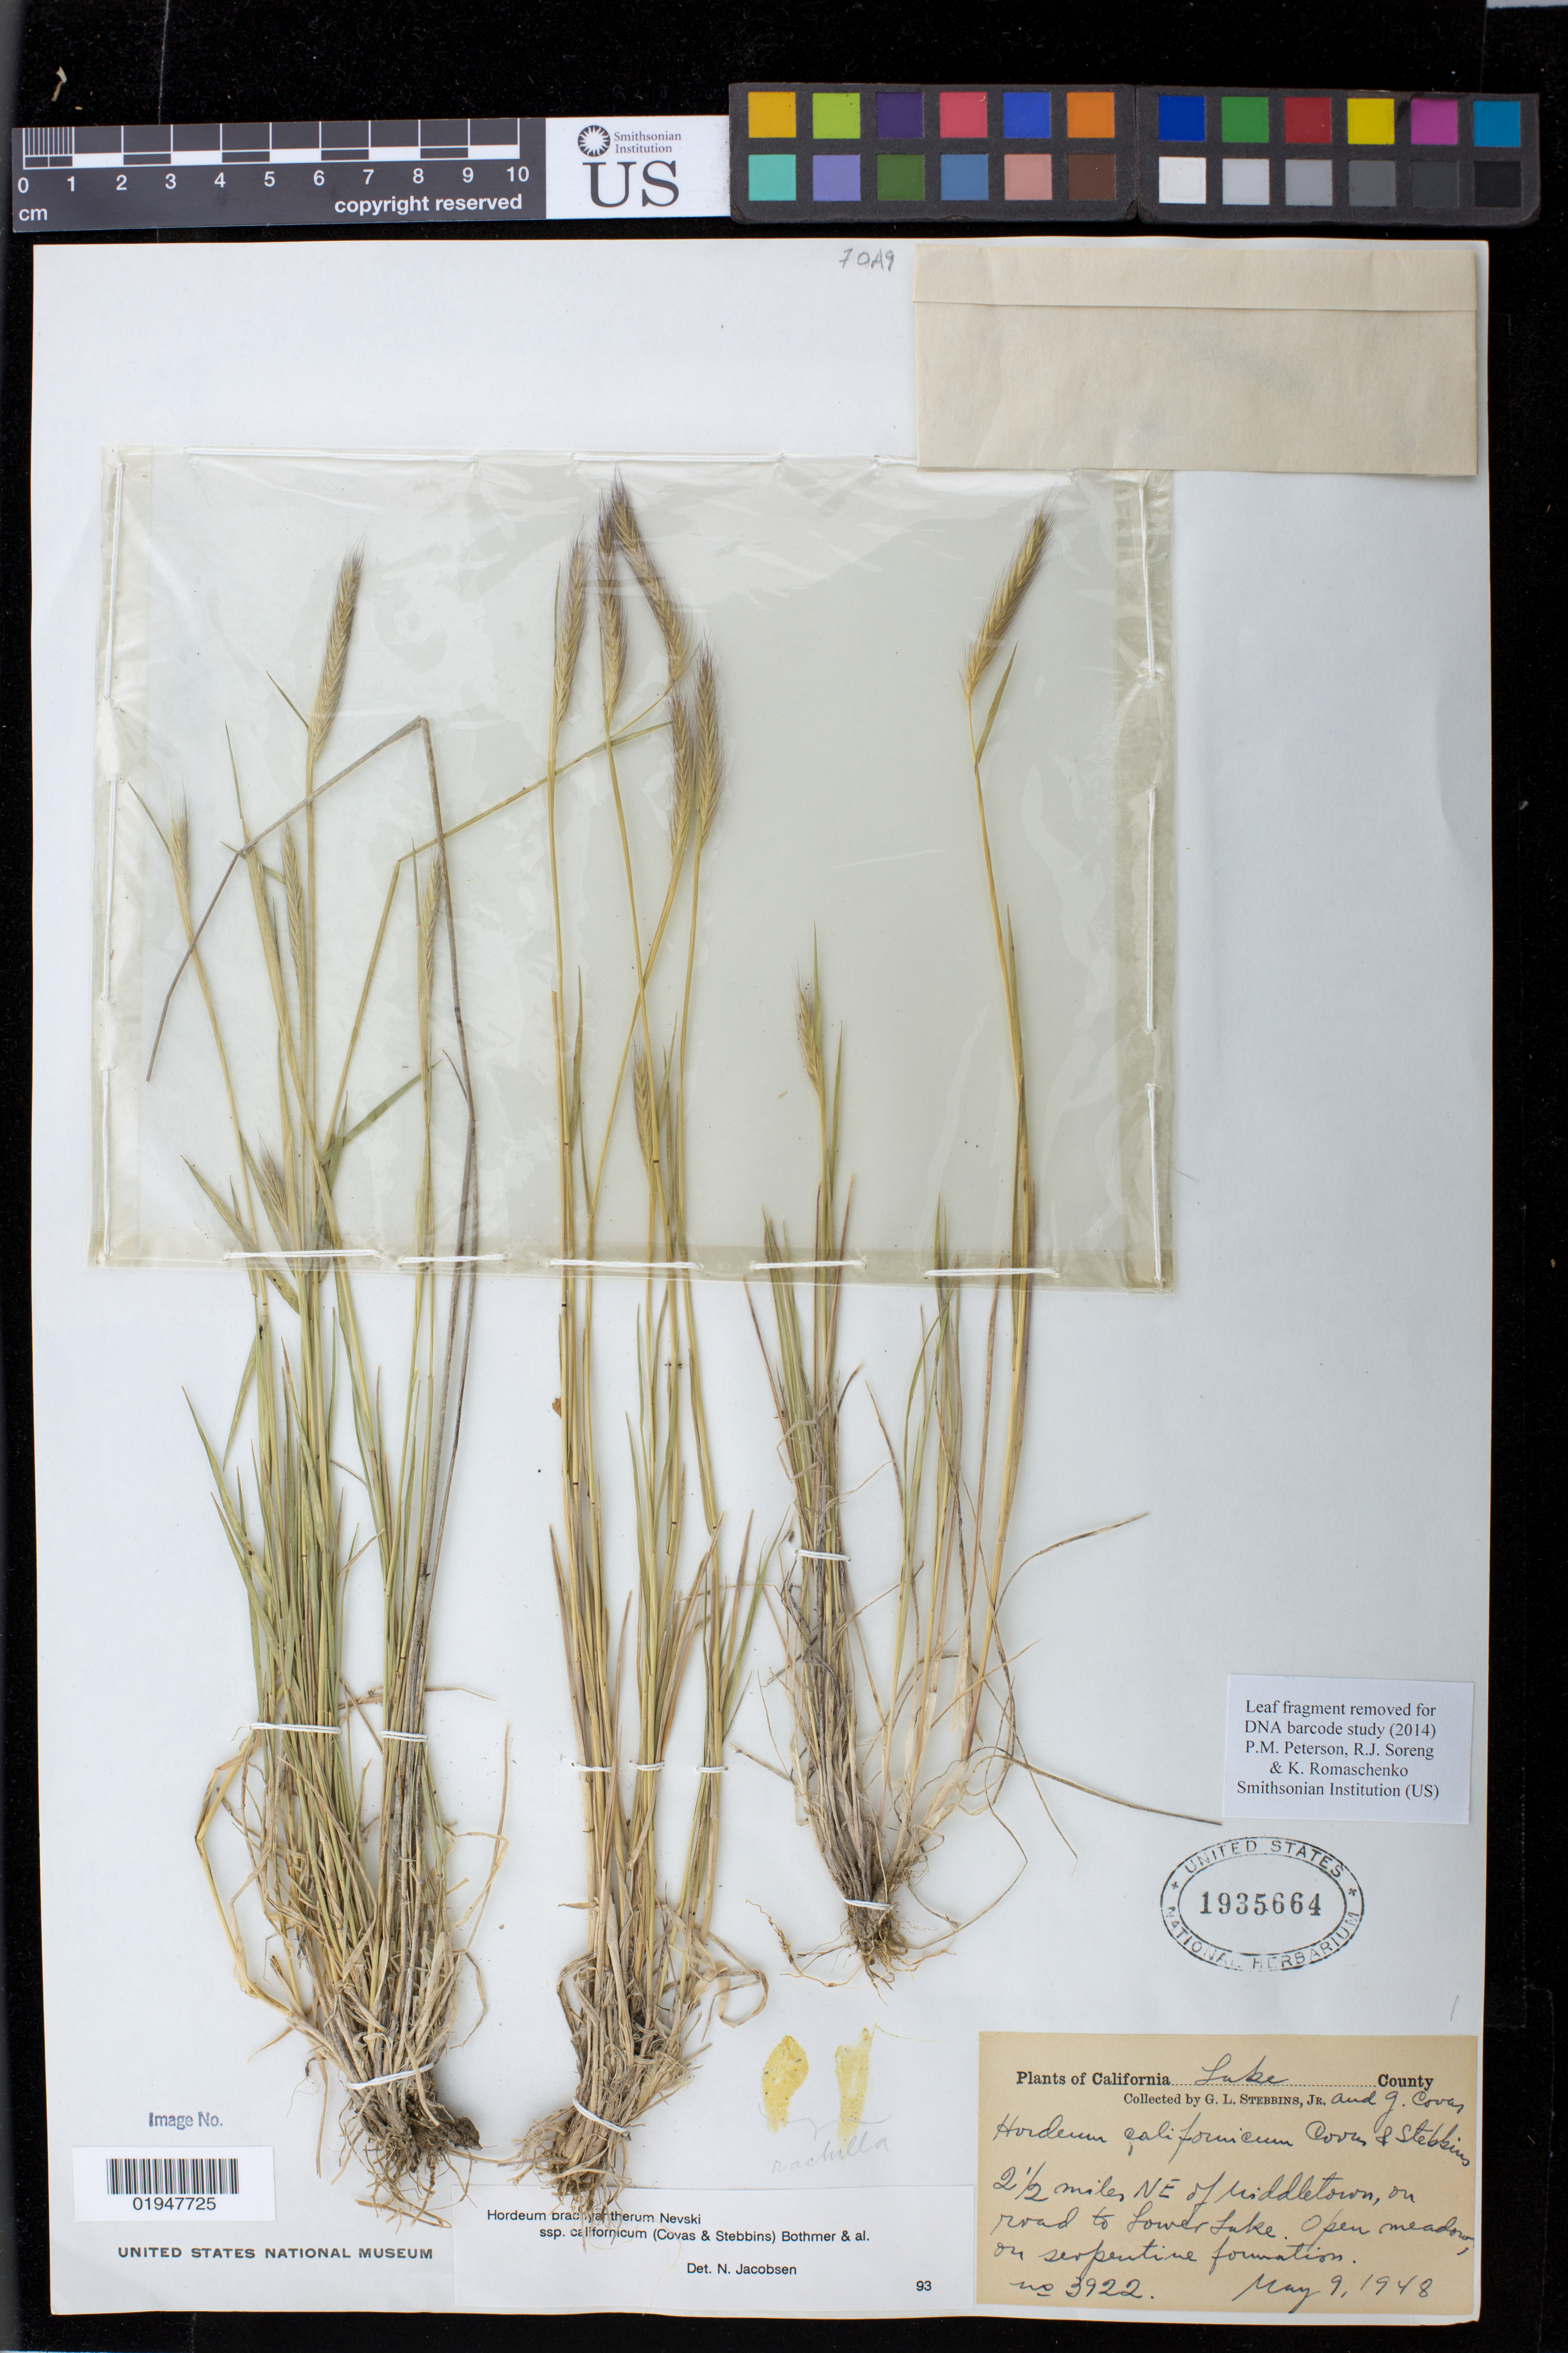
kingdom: Plantae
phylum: Tracheophyta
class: Liliopsida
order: Poales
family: Poaceae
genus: Hordeum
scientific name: Hordeum brachyantherum subsp. californicum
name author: (Covas & Stebbins) Bothmer et al.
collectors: G. L. Stebbins & G. Covas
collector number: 3922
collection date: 1948-05-09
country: United States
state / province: California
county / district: Lake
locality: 2 1/2 miles NE of Middletown, on road to Lower Lake.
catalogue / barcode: US 1935664